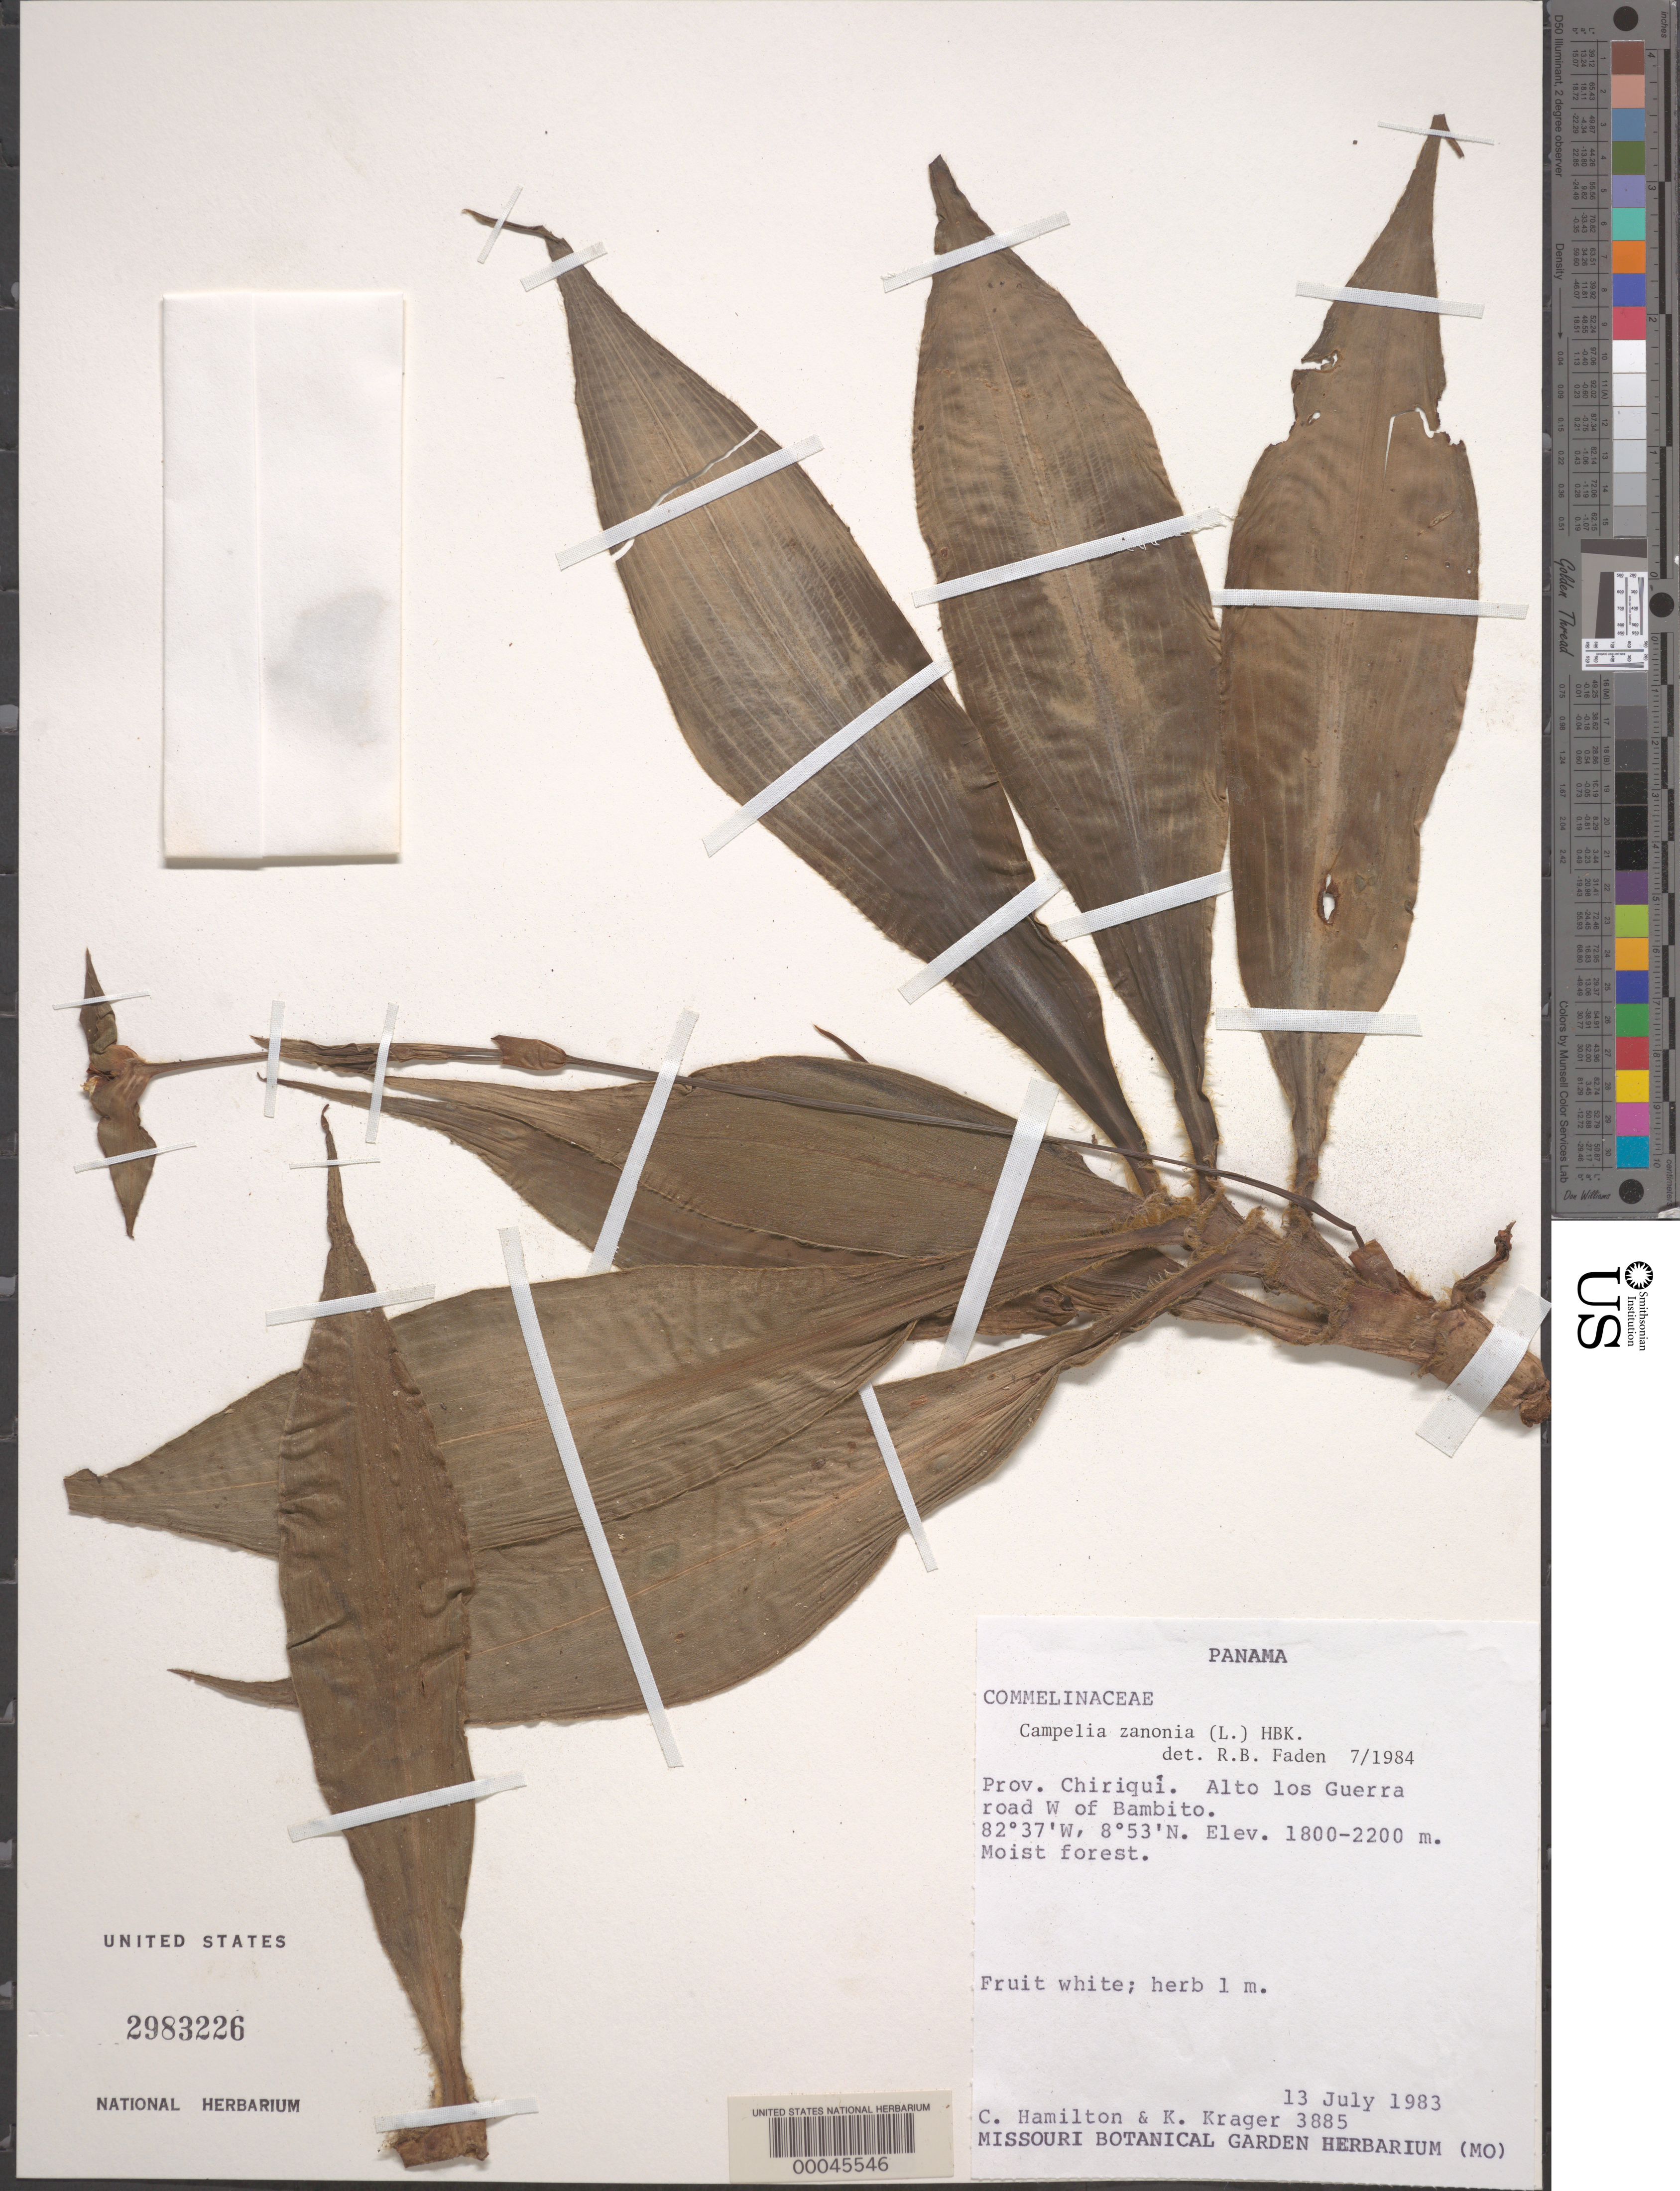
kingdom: Plantae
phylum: Tracheophyta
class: Liliopsida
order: Commelinales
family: Commelinaceae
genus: Tradescantia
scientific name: Tradescantia zanonia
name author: (L.) Sw.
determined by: Faden, Robert B., (US), Smithsonian Institution - National Museum of Natural History (UNITED STATES)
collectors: C. Hamilton & K. Kraeger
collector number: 3885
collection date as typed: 13 Jul 1983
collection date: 1983-07-13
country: Panama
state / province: Chiriquí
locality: Alto los Guerra, W of Bambito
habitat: Moist forest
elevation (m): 1800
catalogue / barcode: US 2983226